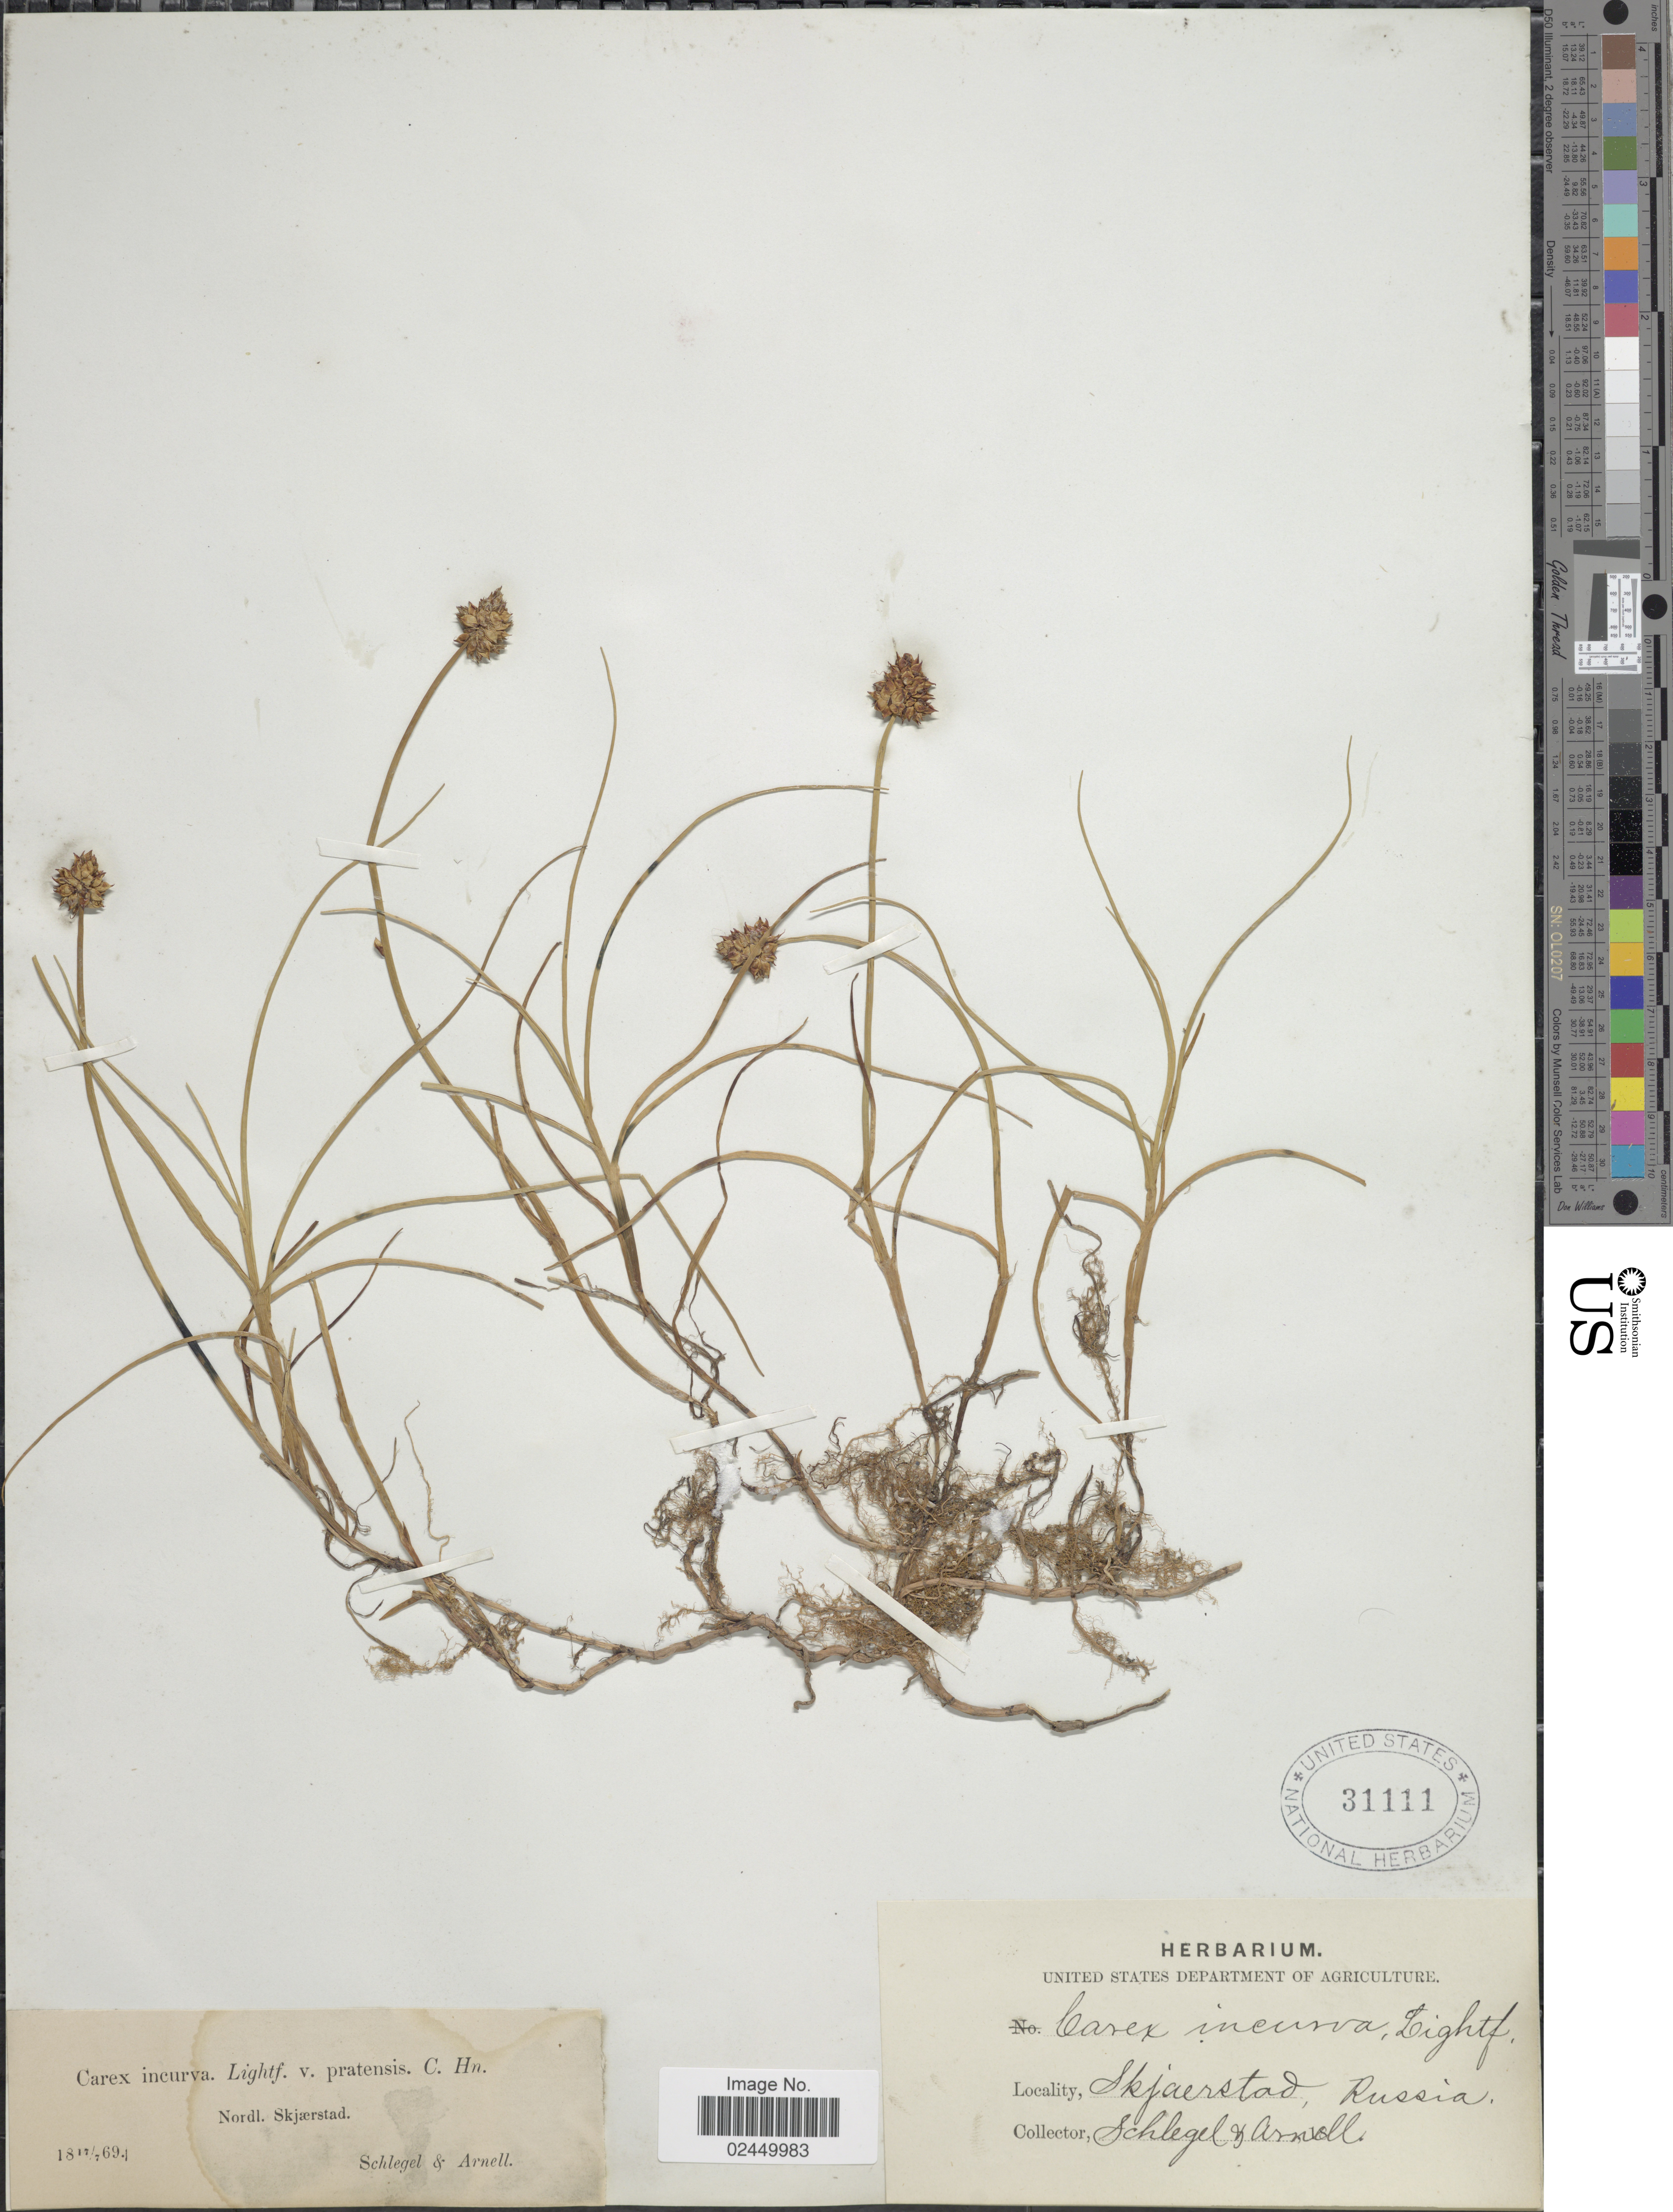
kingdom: Plantae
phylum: Tracheophyta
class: Liliopsida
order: Poales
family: Cyperaceae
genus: Carex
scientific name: Carex maritima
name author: Gunnerus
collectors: Schlegel & Arnell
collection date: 1869-07-17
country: Russian Federation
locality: Skjaerstad. Nordl.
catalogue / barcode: US 31111